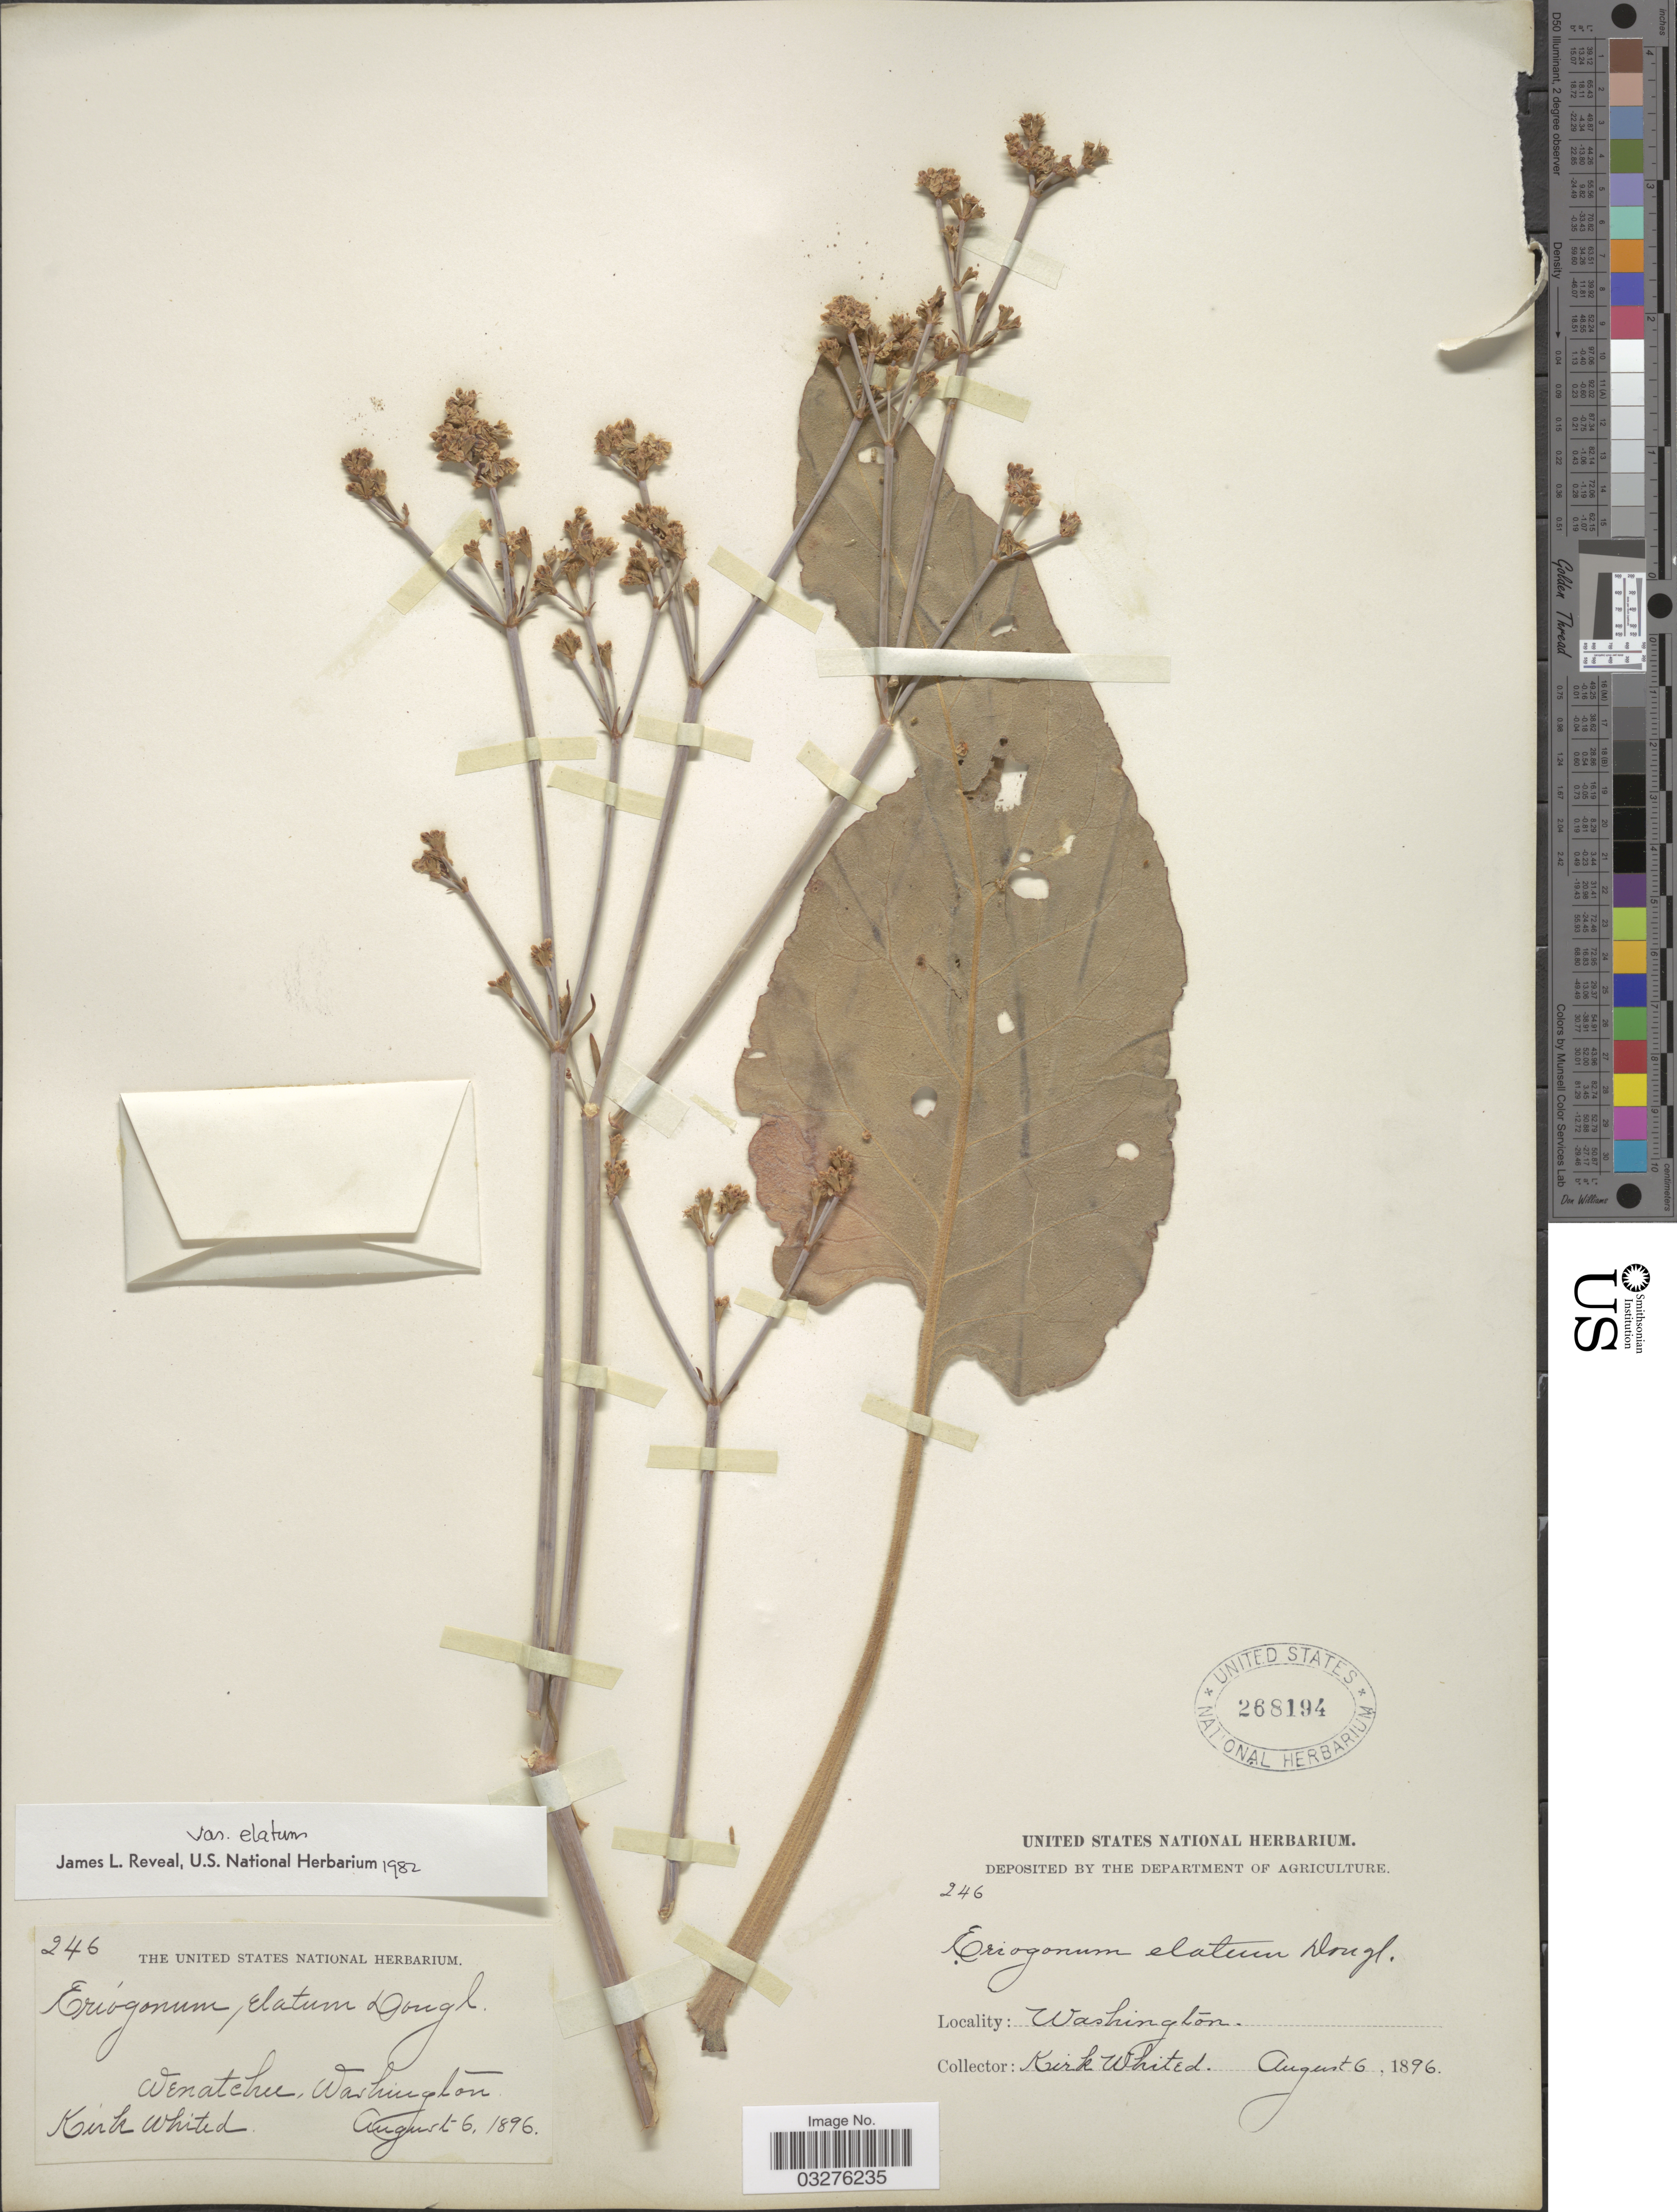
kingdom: Plantae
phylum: Tracheophyta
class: Magnoliopsida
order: Caryophyllales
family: Polygonaceae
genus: Eriogonum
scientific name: Eriogonum elatum var. elatum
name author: Douglas ex Benth.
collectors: K. Whited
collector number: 246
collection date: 1896-08-06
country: United States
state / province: Washington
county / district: Chelan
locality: Wenatchee.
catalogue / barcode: US 268194